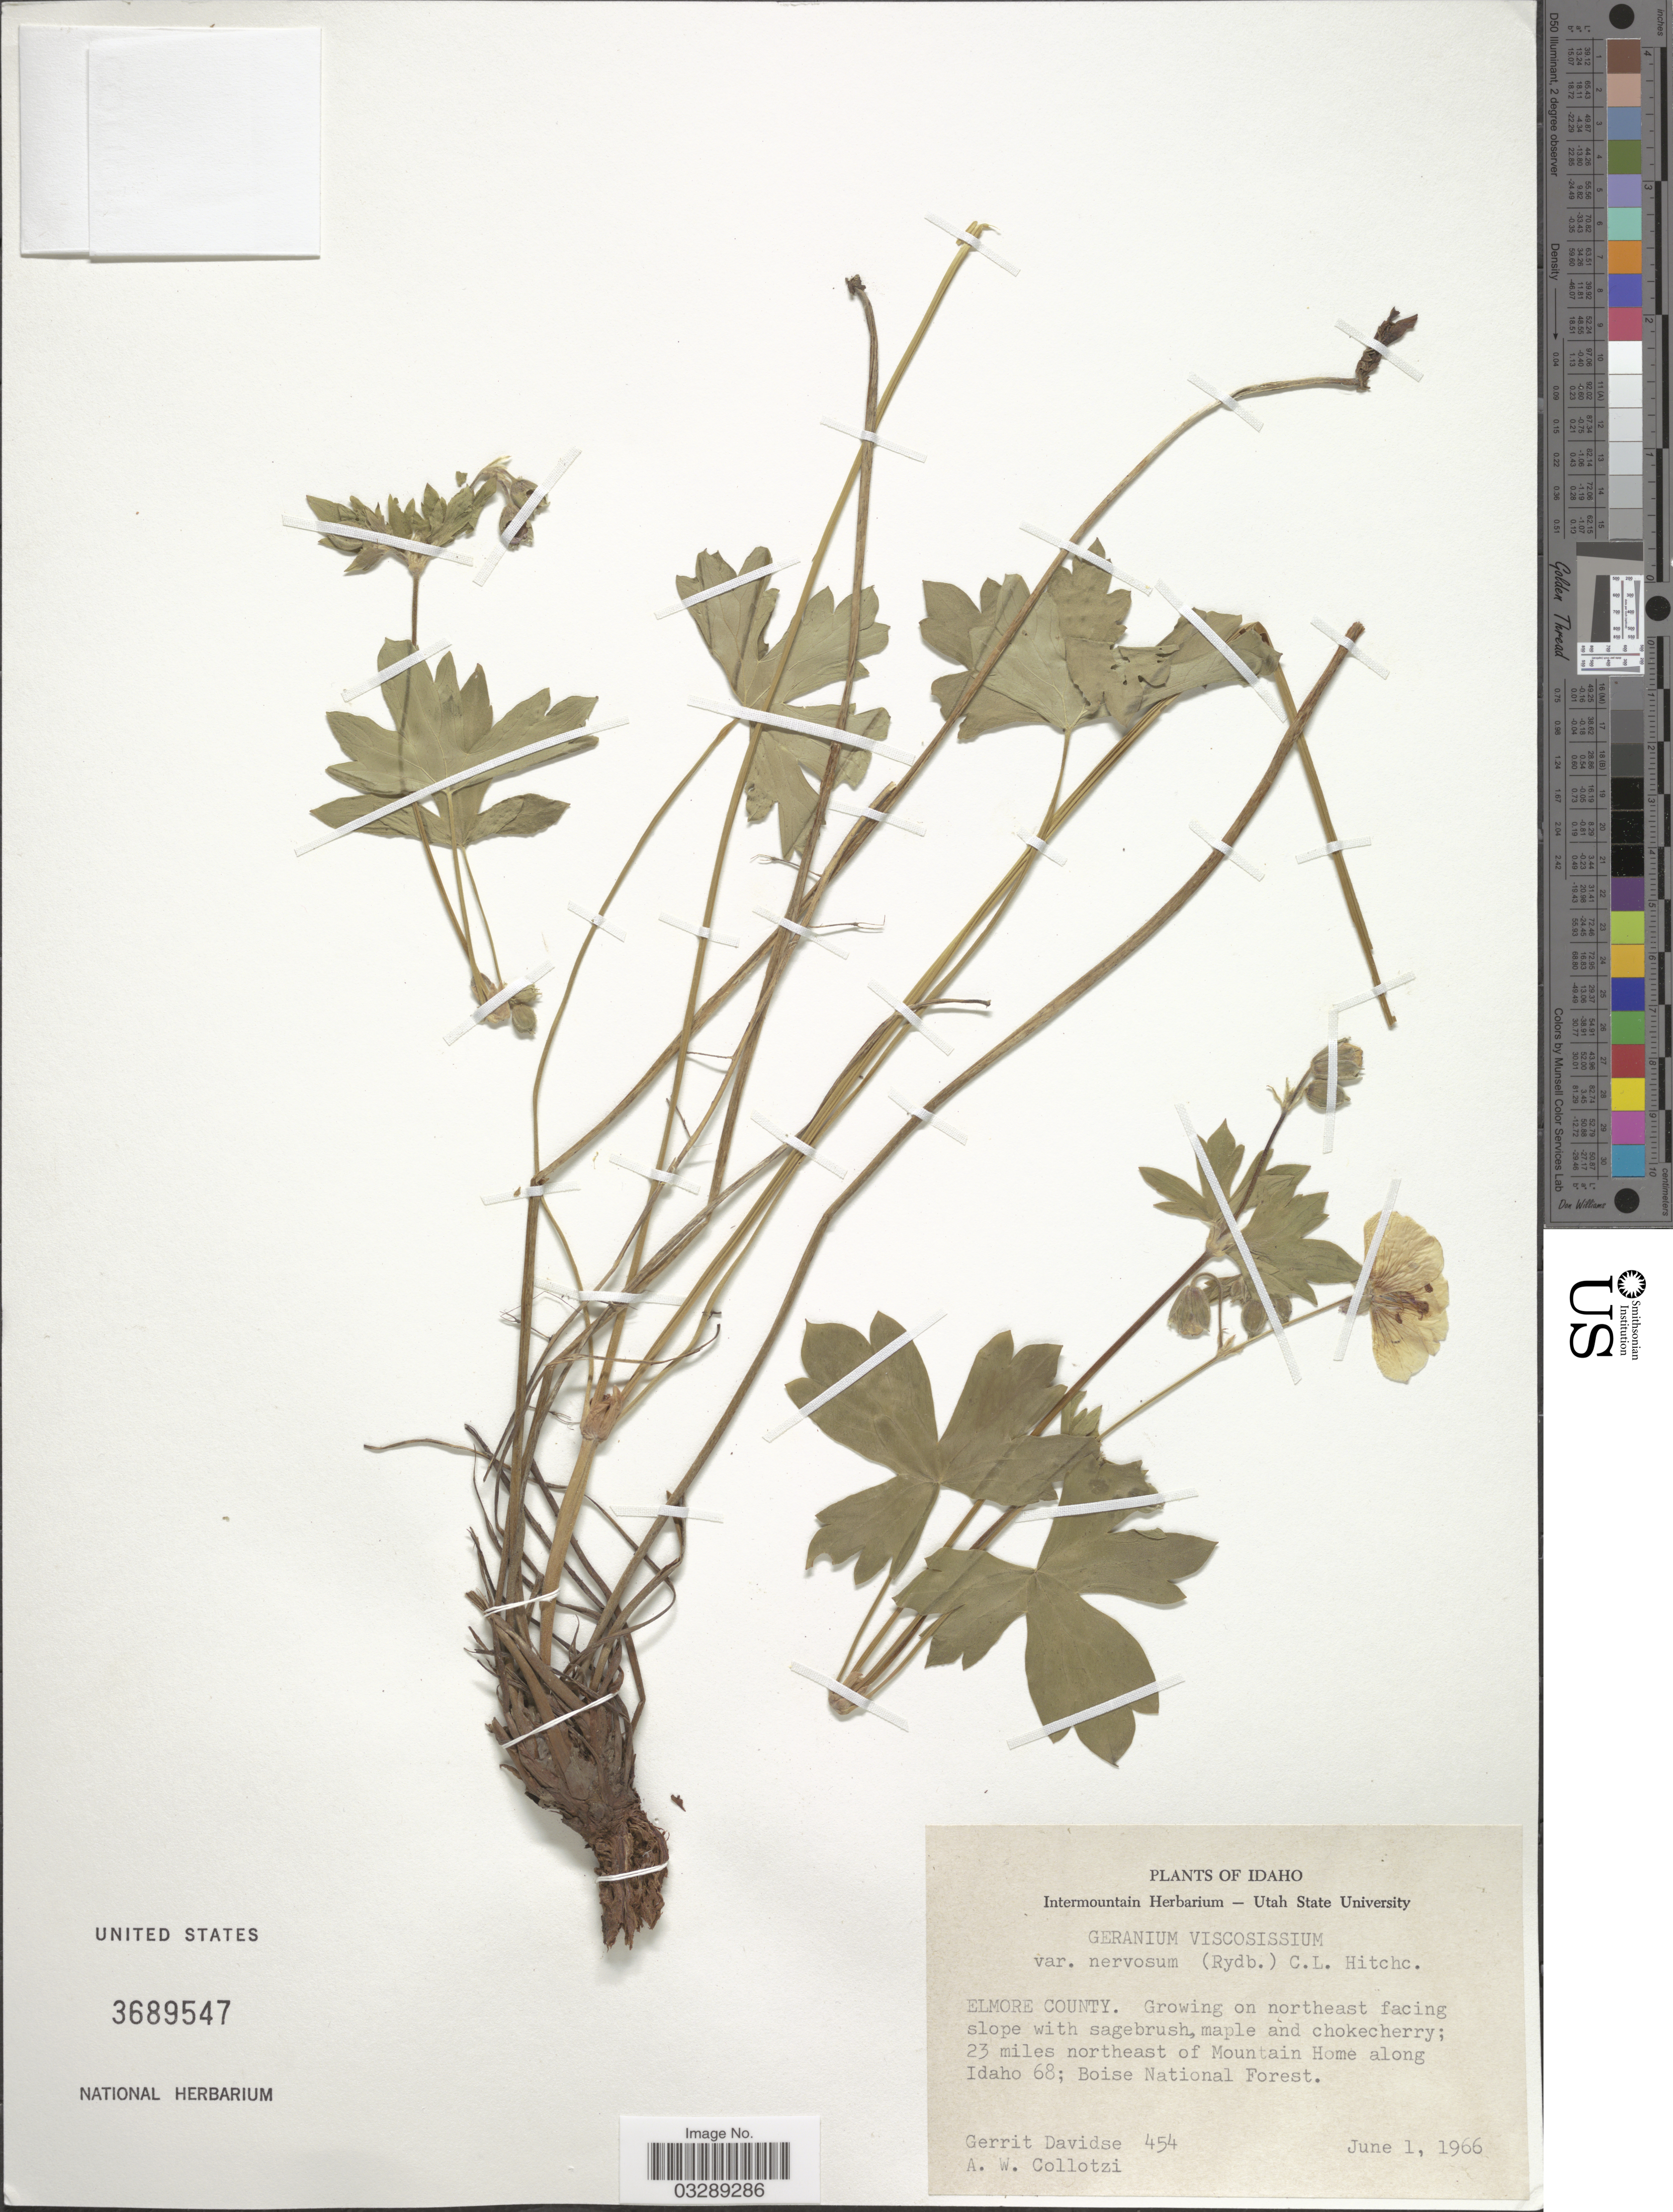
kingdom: Plantae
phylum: Tracheophyta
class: Magnoliopsida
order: Geraniales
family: Geraniaceae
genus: Geranium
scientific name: Geranium viscosissimum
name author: Fisch. & C.A. Mey.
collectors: G. Davidse & A. W. Collotzi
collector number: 454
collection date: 1966-06-01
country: United States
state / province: Idaho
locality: Elmore County. 23 miles northeast of Mountain Home along Idaho 68; Boise National Forest.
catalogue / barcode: US 3689547